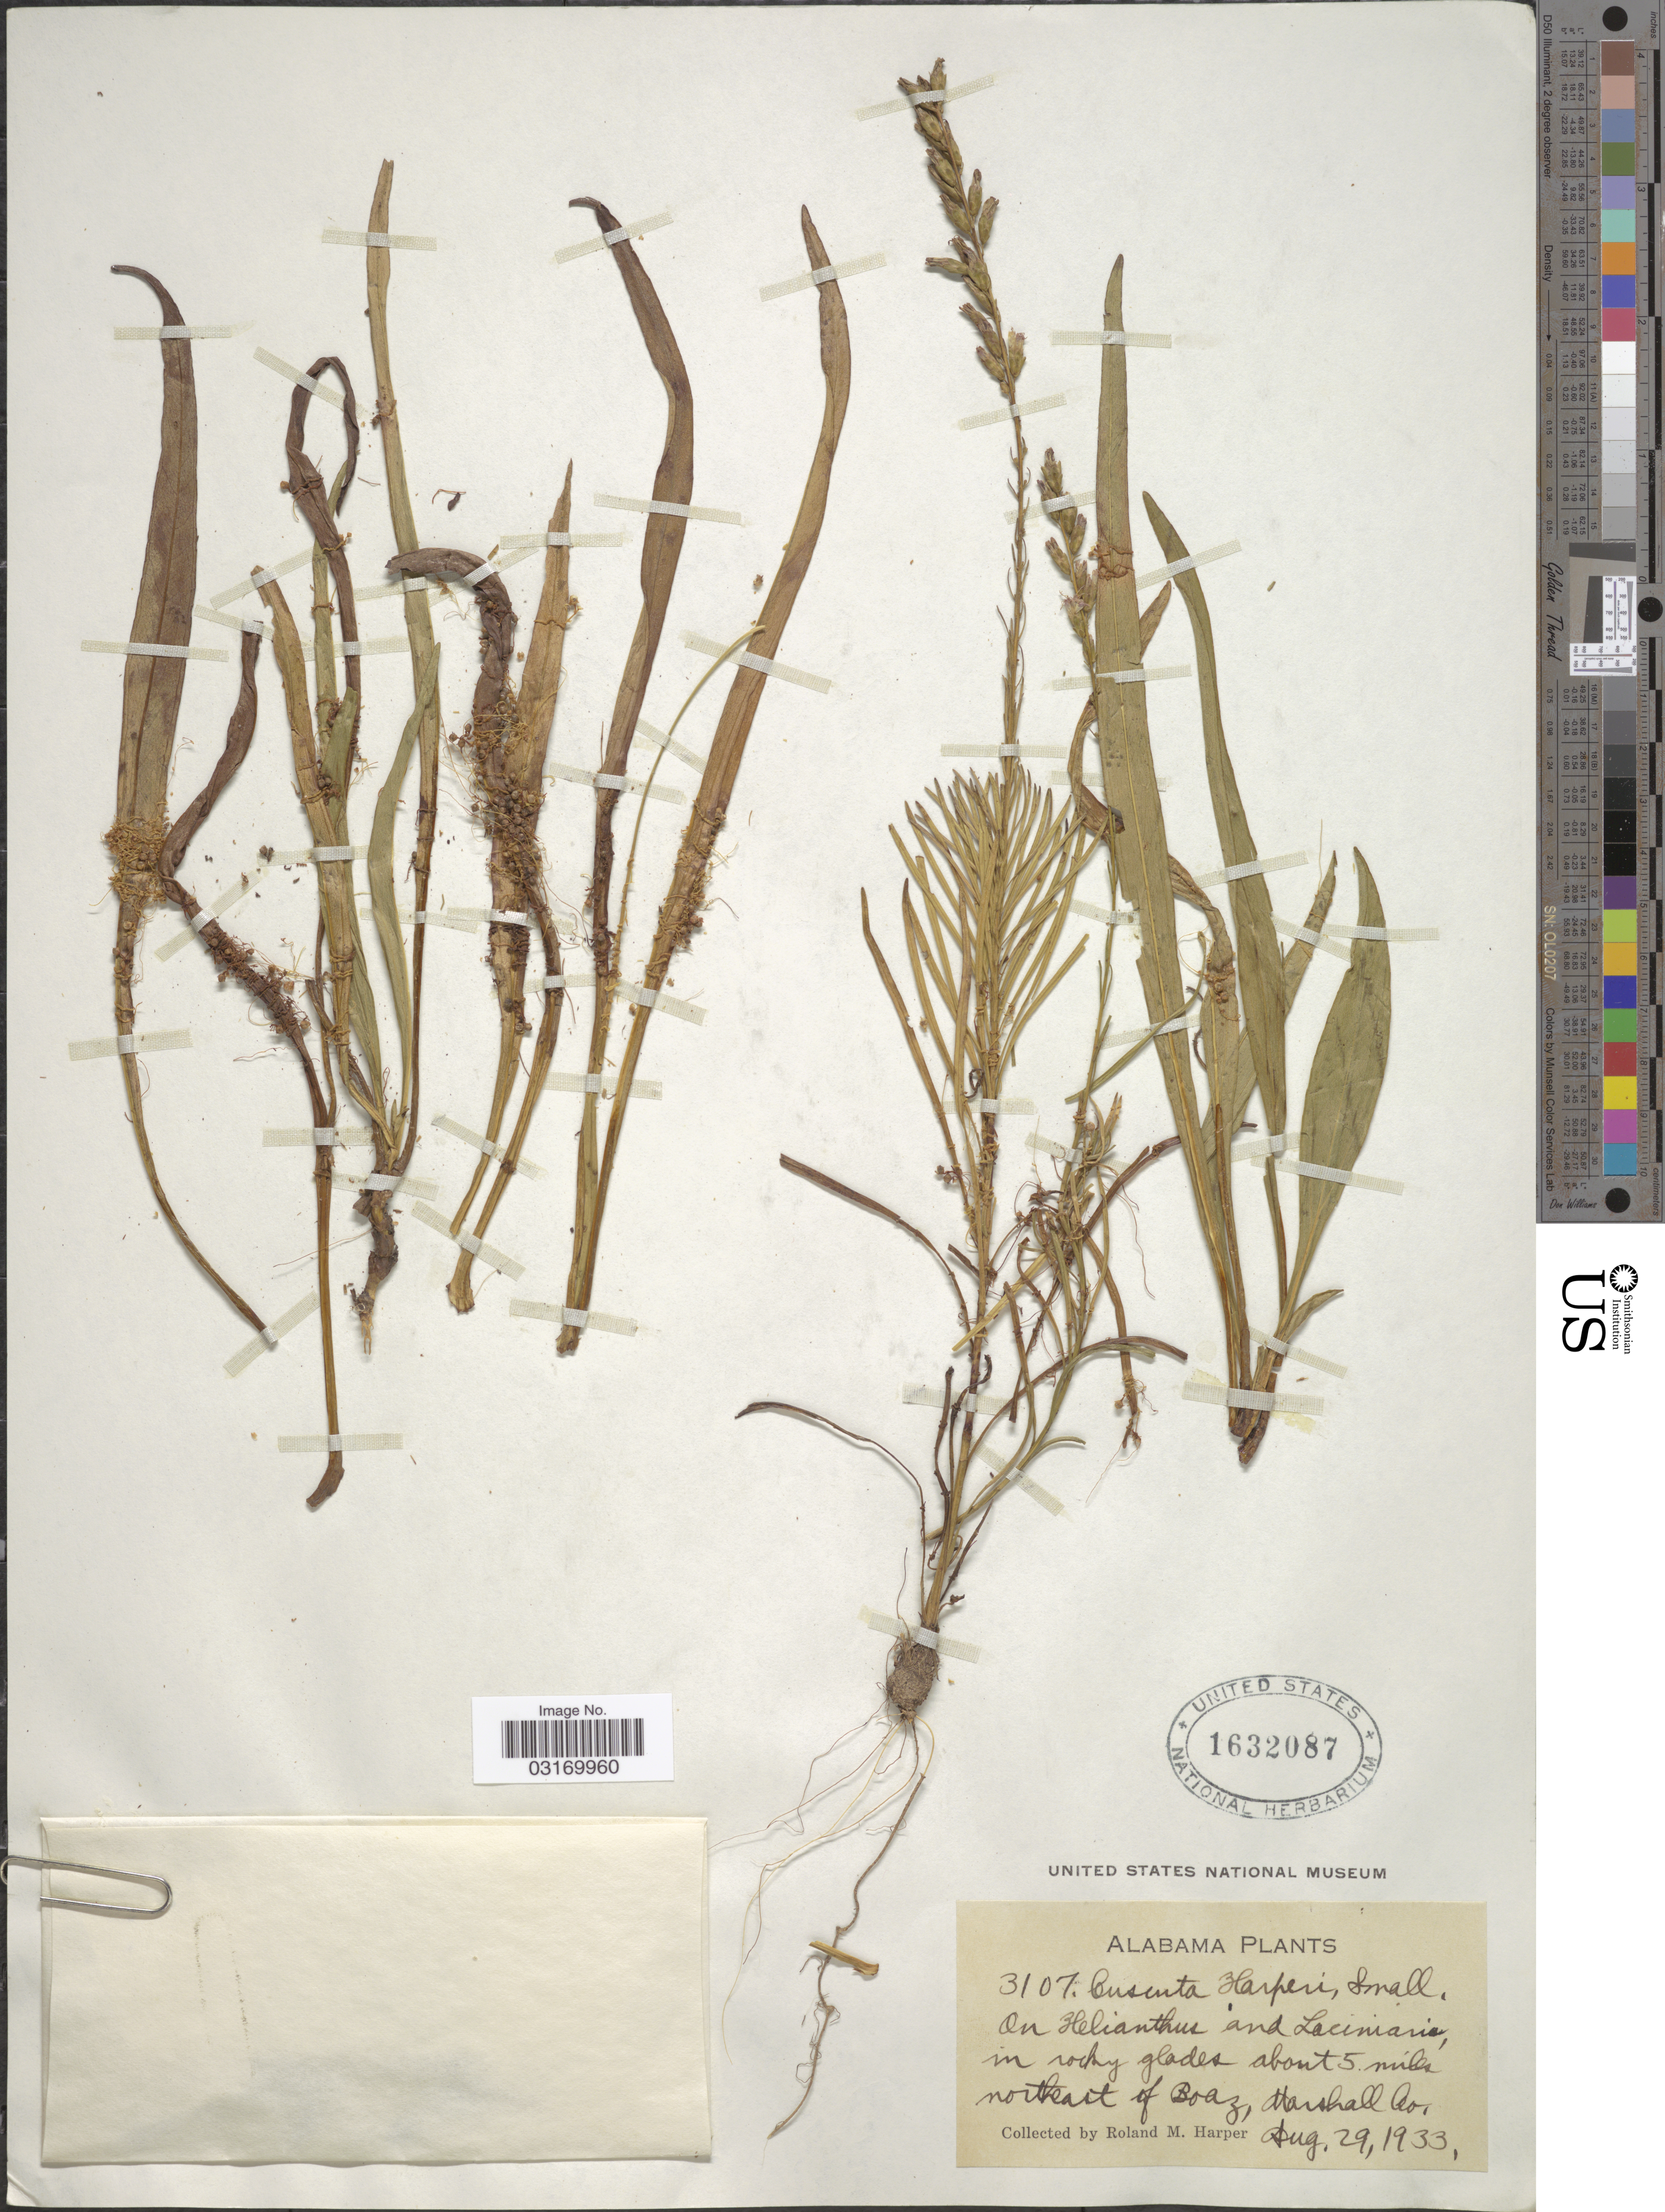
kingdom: Plantae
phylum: Tracheophyta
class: Magnoliopsida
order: Solanales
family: Convolvulaceae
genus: Cuscuta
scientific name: Cuscuta harperi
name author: Small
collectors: R. M. Harper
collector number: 3107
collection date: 1933-08-29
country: United States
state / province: Alabama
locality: About 5 miles northeast of Boaz, Marshall Co.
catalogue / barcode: US 1632087